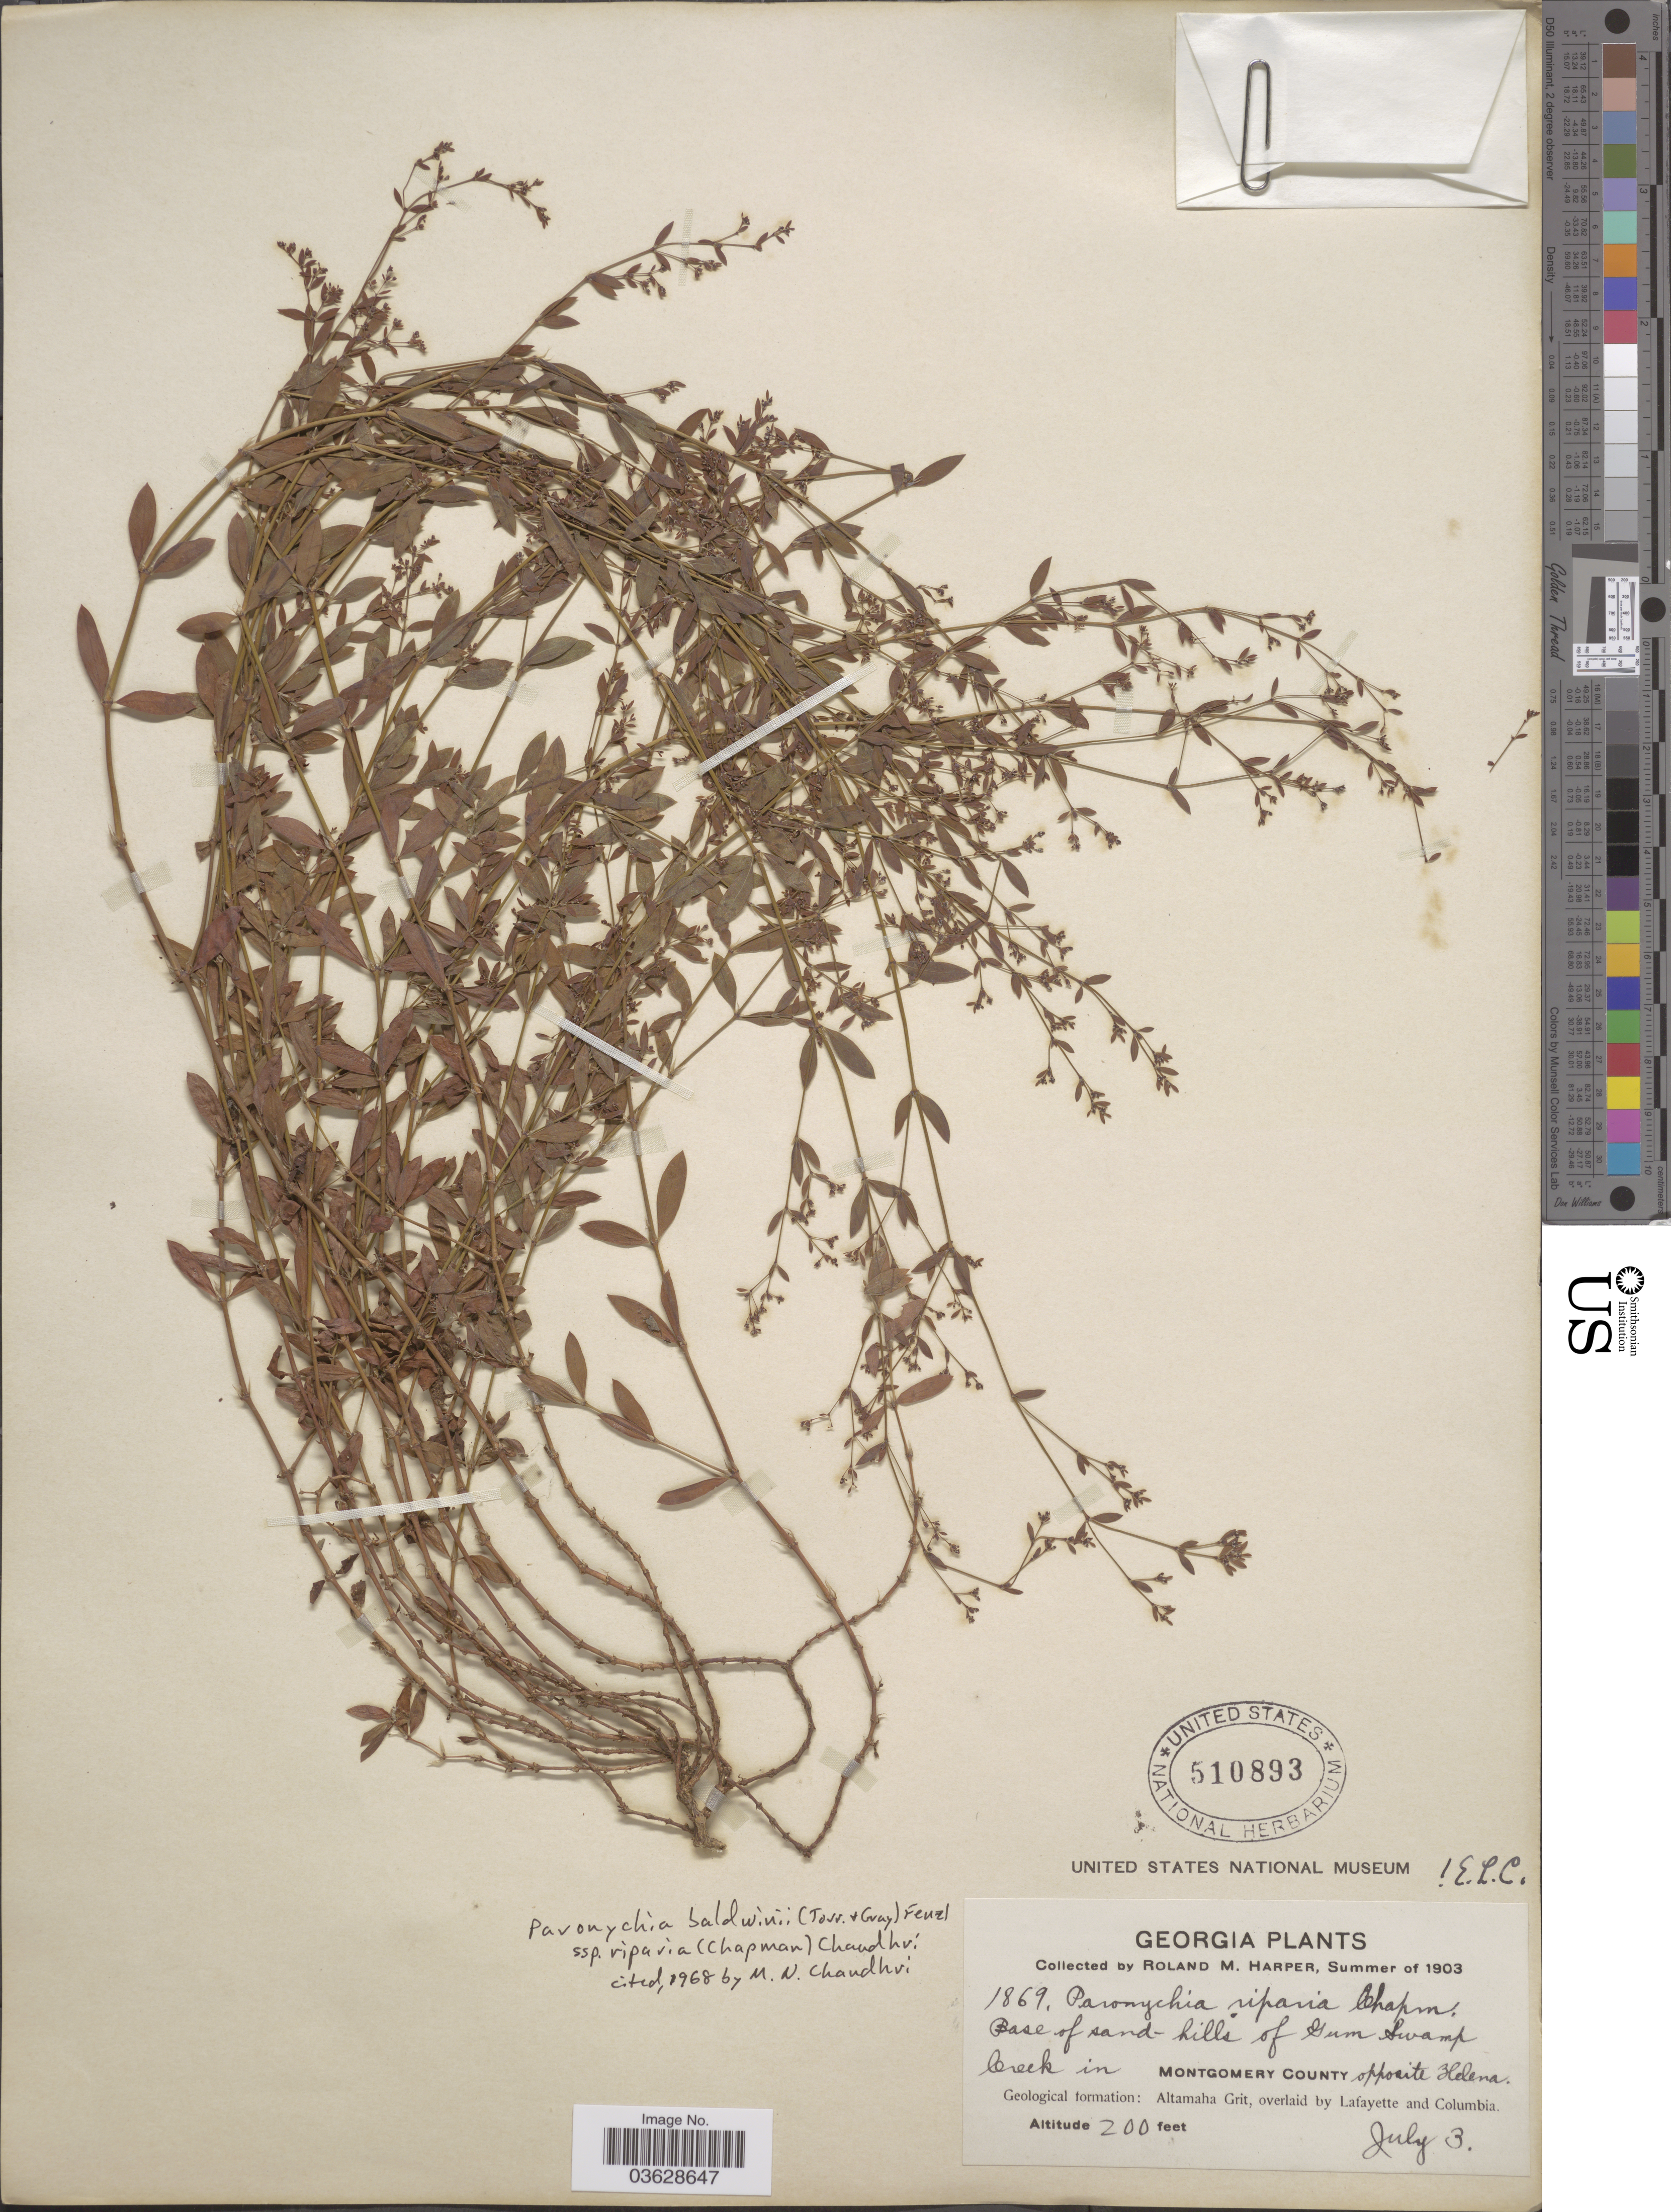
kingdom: Plantae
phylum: Tracheophyta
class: Magnoliopsida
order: Caryophyllales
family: Caryophyllaceae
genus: Paronychia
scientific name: Paronychia baldwinii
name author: (A. Gray & Torr.) Fenzl ex Walp.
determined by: Strong, Mark T., (BOT), Smithsonian Institution - National Museum of Natural History (UNITED STATES)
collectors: R. M. Harper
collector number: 1869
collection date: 1903-07-03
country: United States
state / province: Georgia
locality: Base of sand-hills of Gum Swamp Creek in Montgomery County opposite Helena. Geological formation: Altamaha Grit, overlaid by Lafayette and Columbia.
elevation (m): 61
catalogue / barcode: US 510893